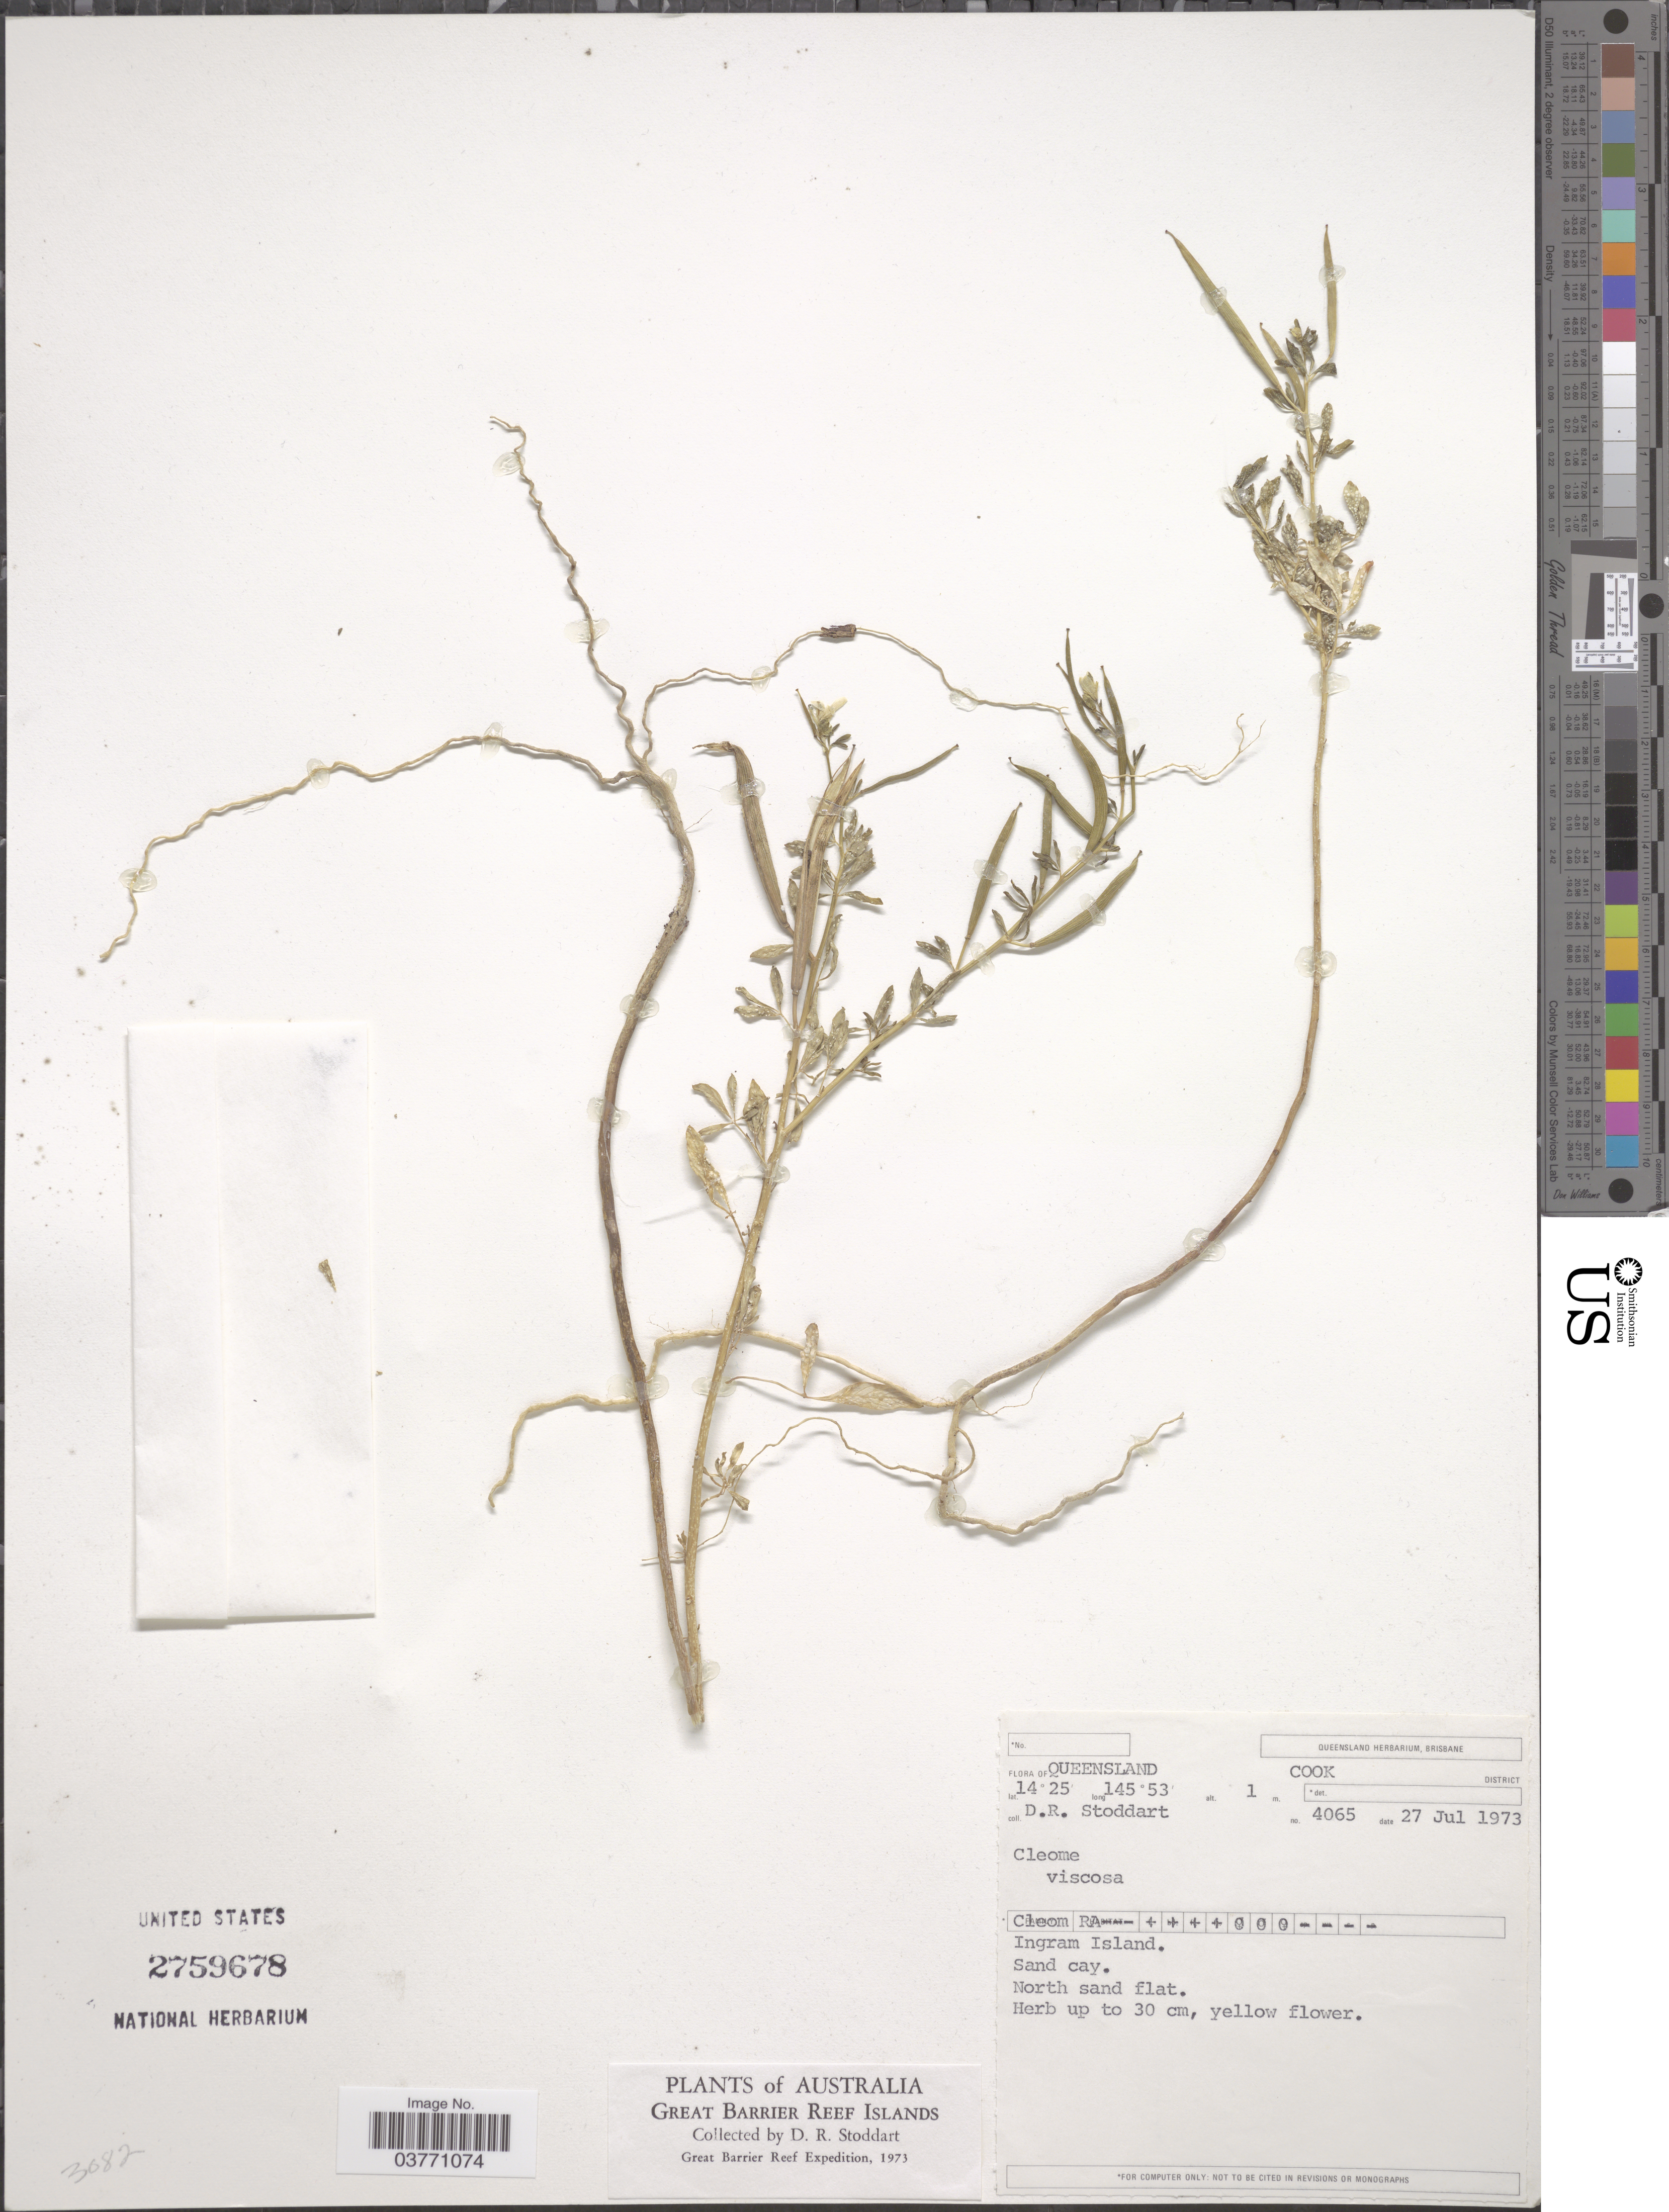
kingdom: Plantae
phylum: Tracheophyta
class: Magnoliopsida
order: Brassicales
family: Cleomaceae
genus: Arivela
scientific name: Arivela viscosa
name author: (L.) Raf.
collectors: D. R. Stoddart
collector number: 4065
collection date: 1973-07-27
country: Australia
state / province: Queensland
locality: Great Barrier Reef Islands. Cook District. Ingram Island.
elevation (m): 1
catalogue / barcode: US 2759678